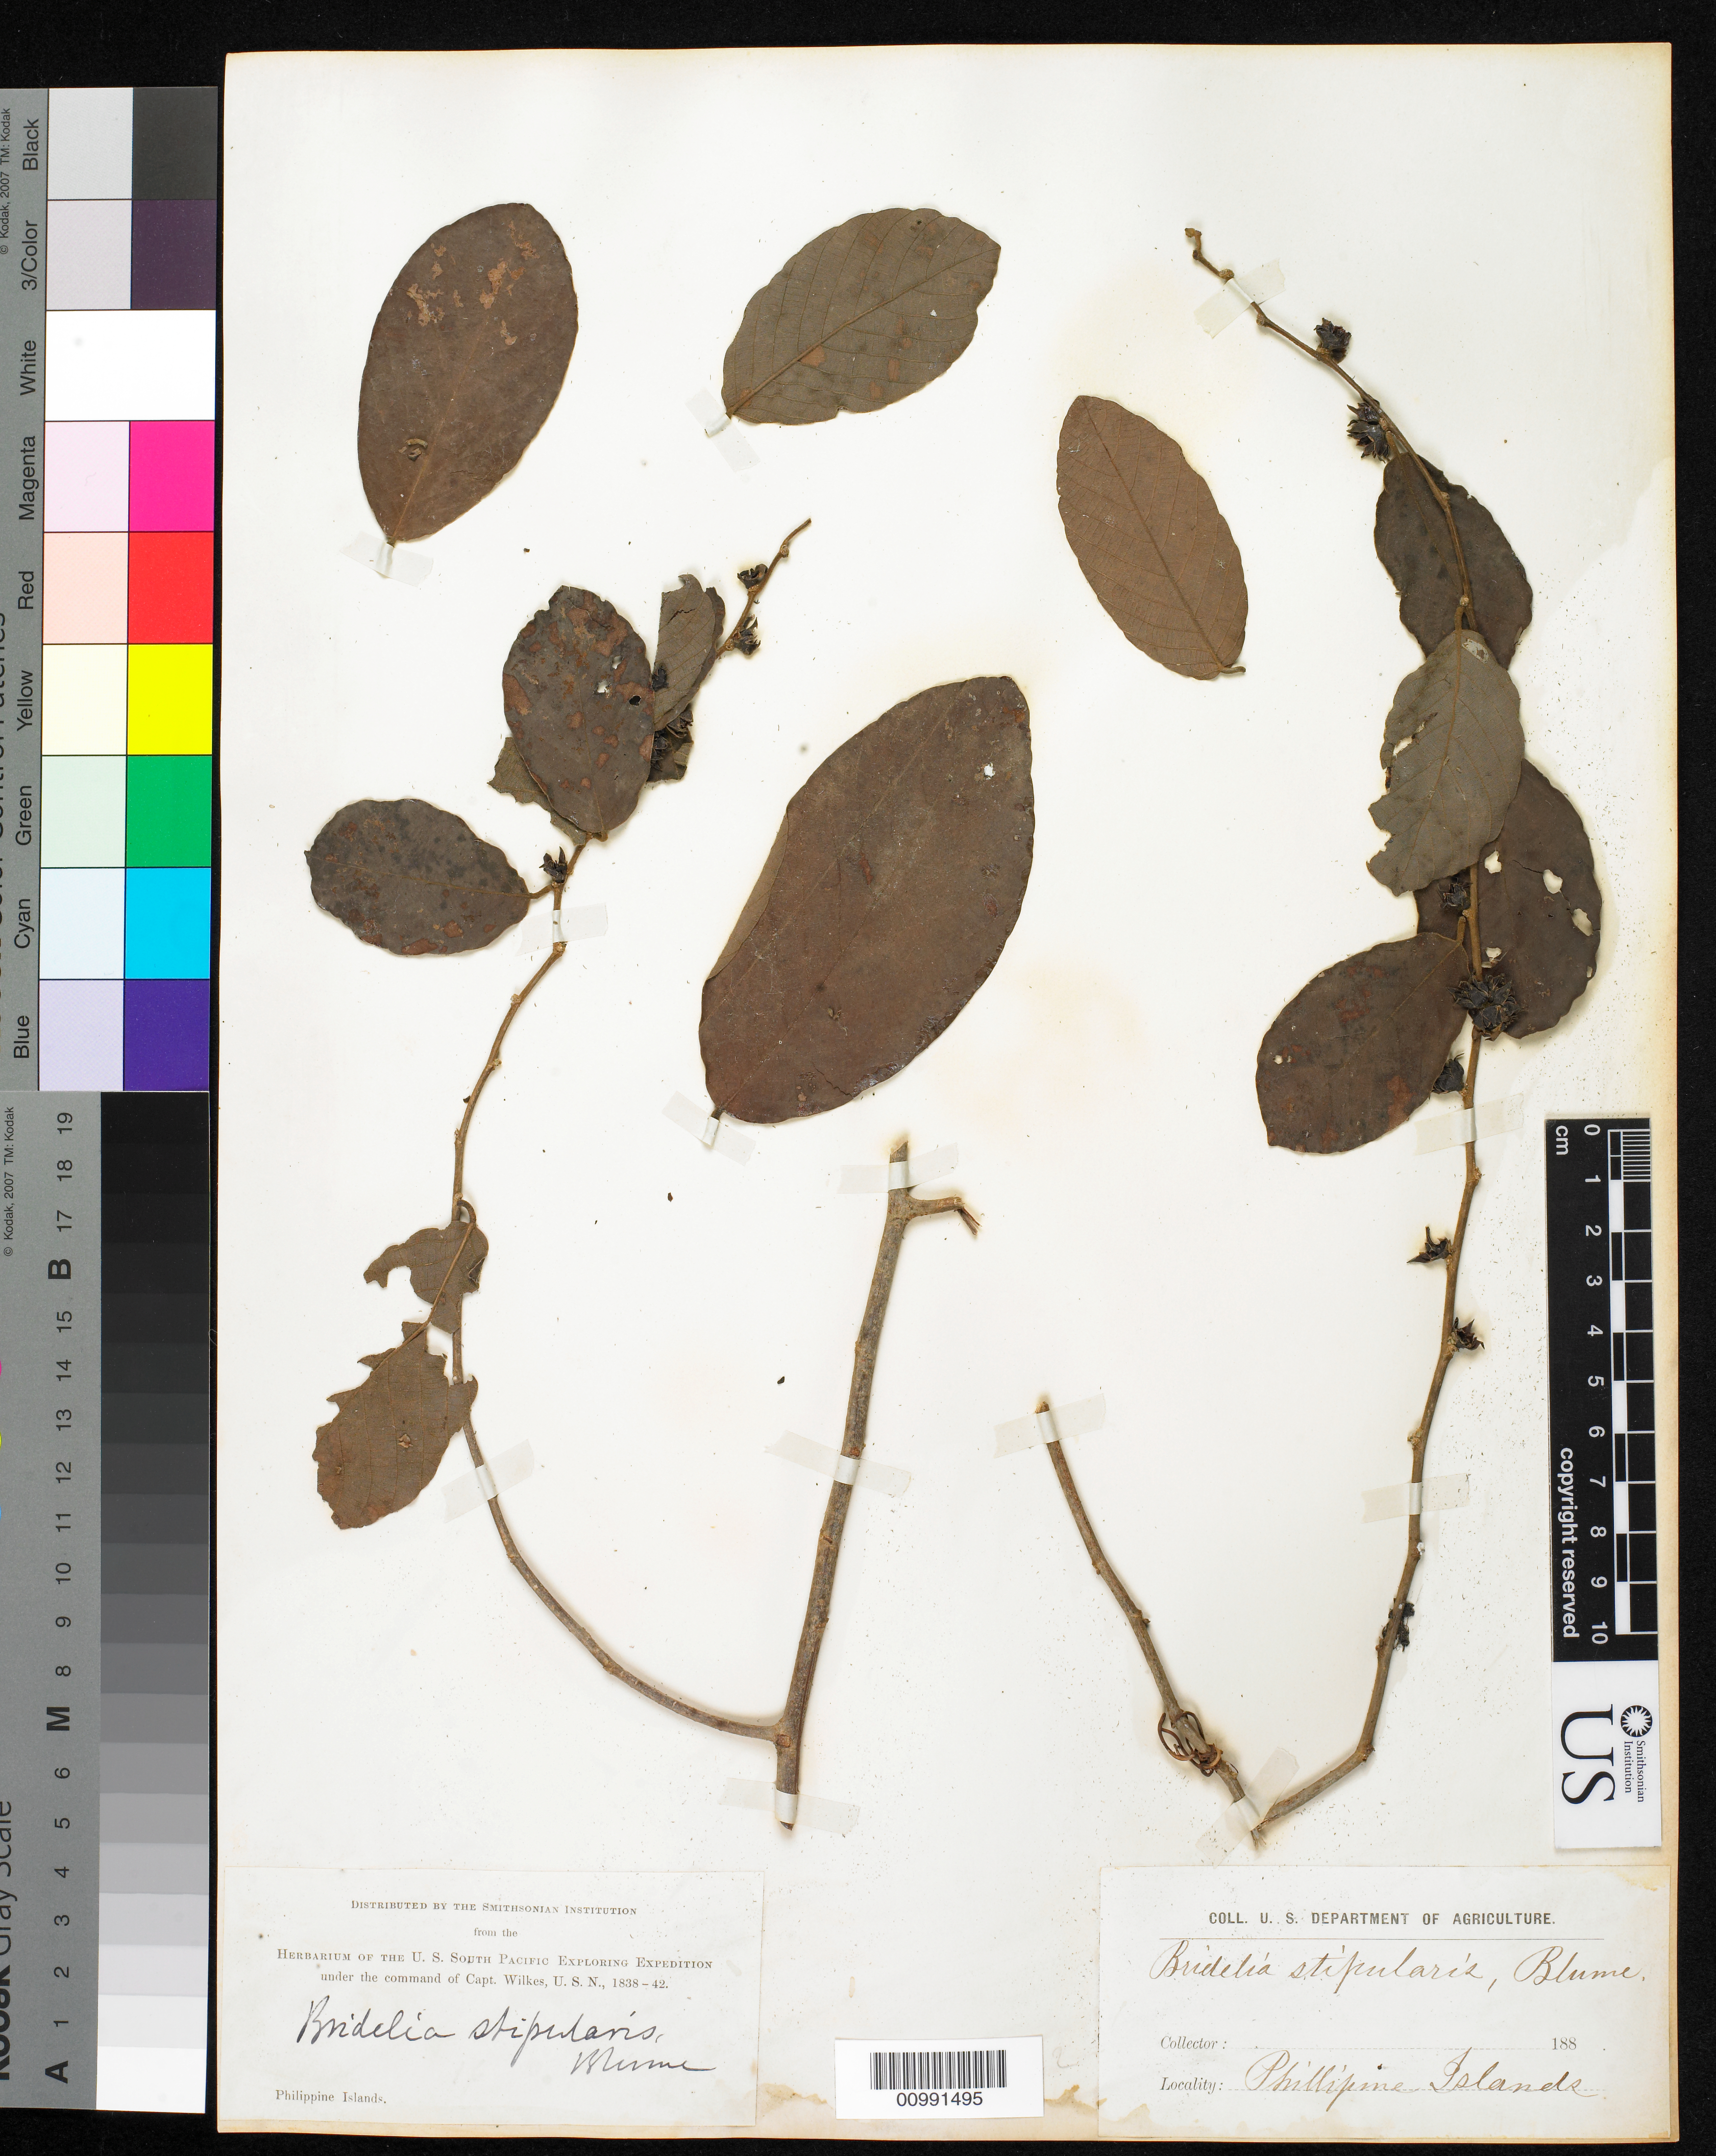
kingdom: Plantae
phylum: Tracheophyta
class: Magnoliopsida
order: Malpighiales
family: Phyllanthaceae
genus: Bridelia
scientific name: Bridelia stipularis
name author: (L.) Blume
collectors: Wilkes Explor. Exped.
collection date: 1838/1842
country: Philippines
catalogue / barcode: US 98636